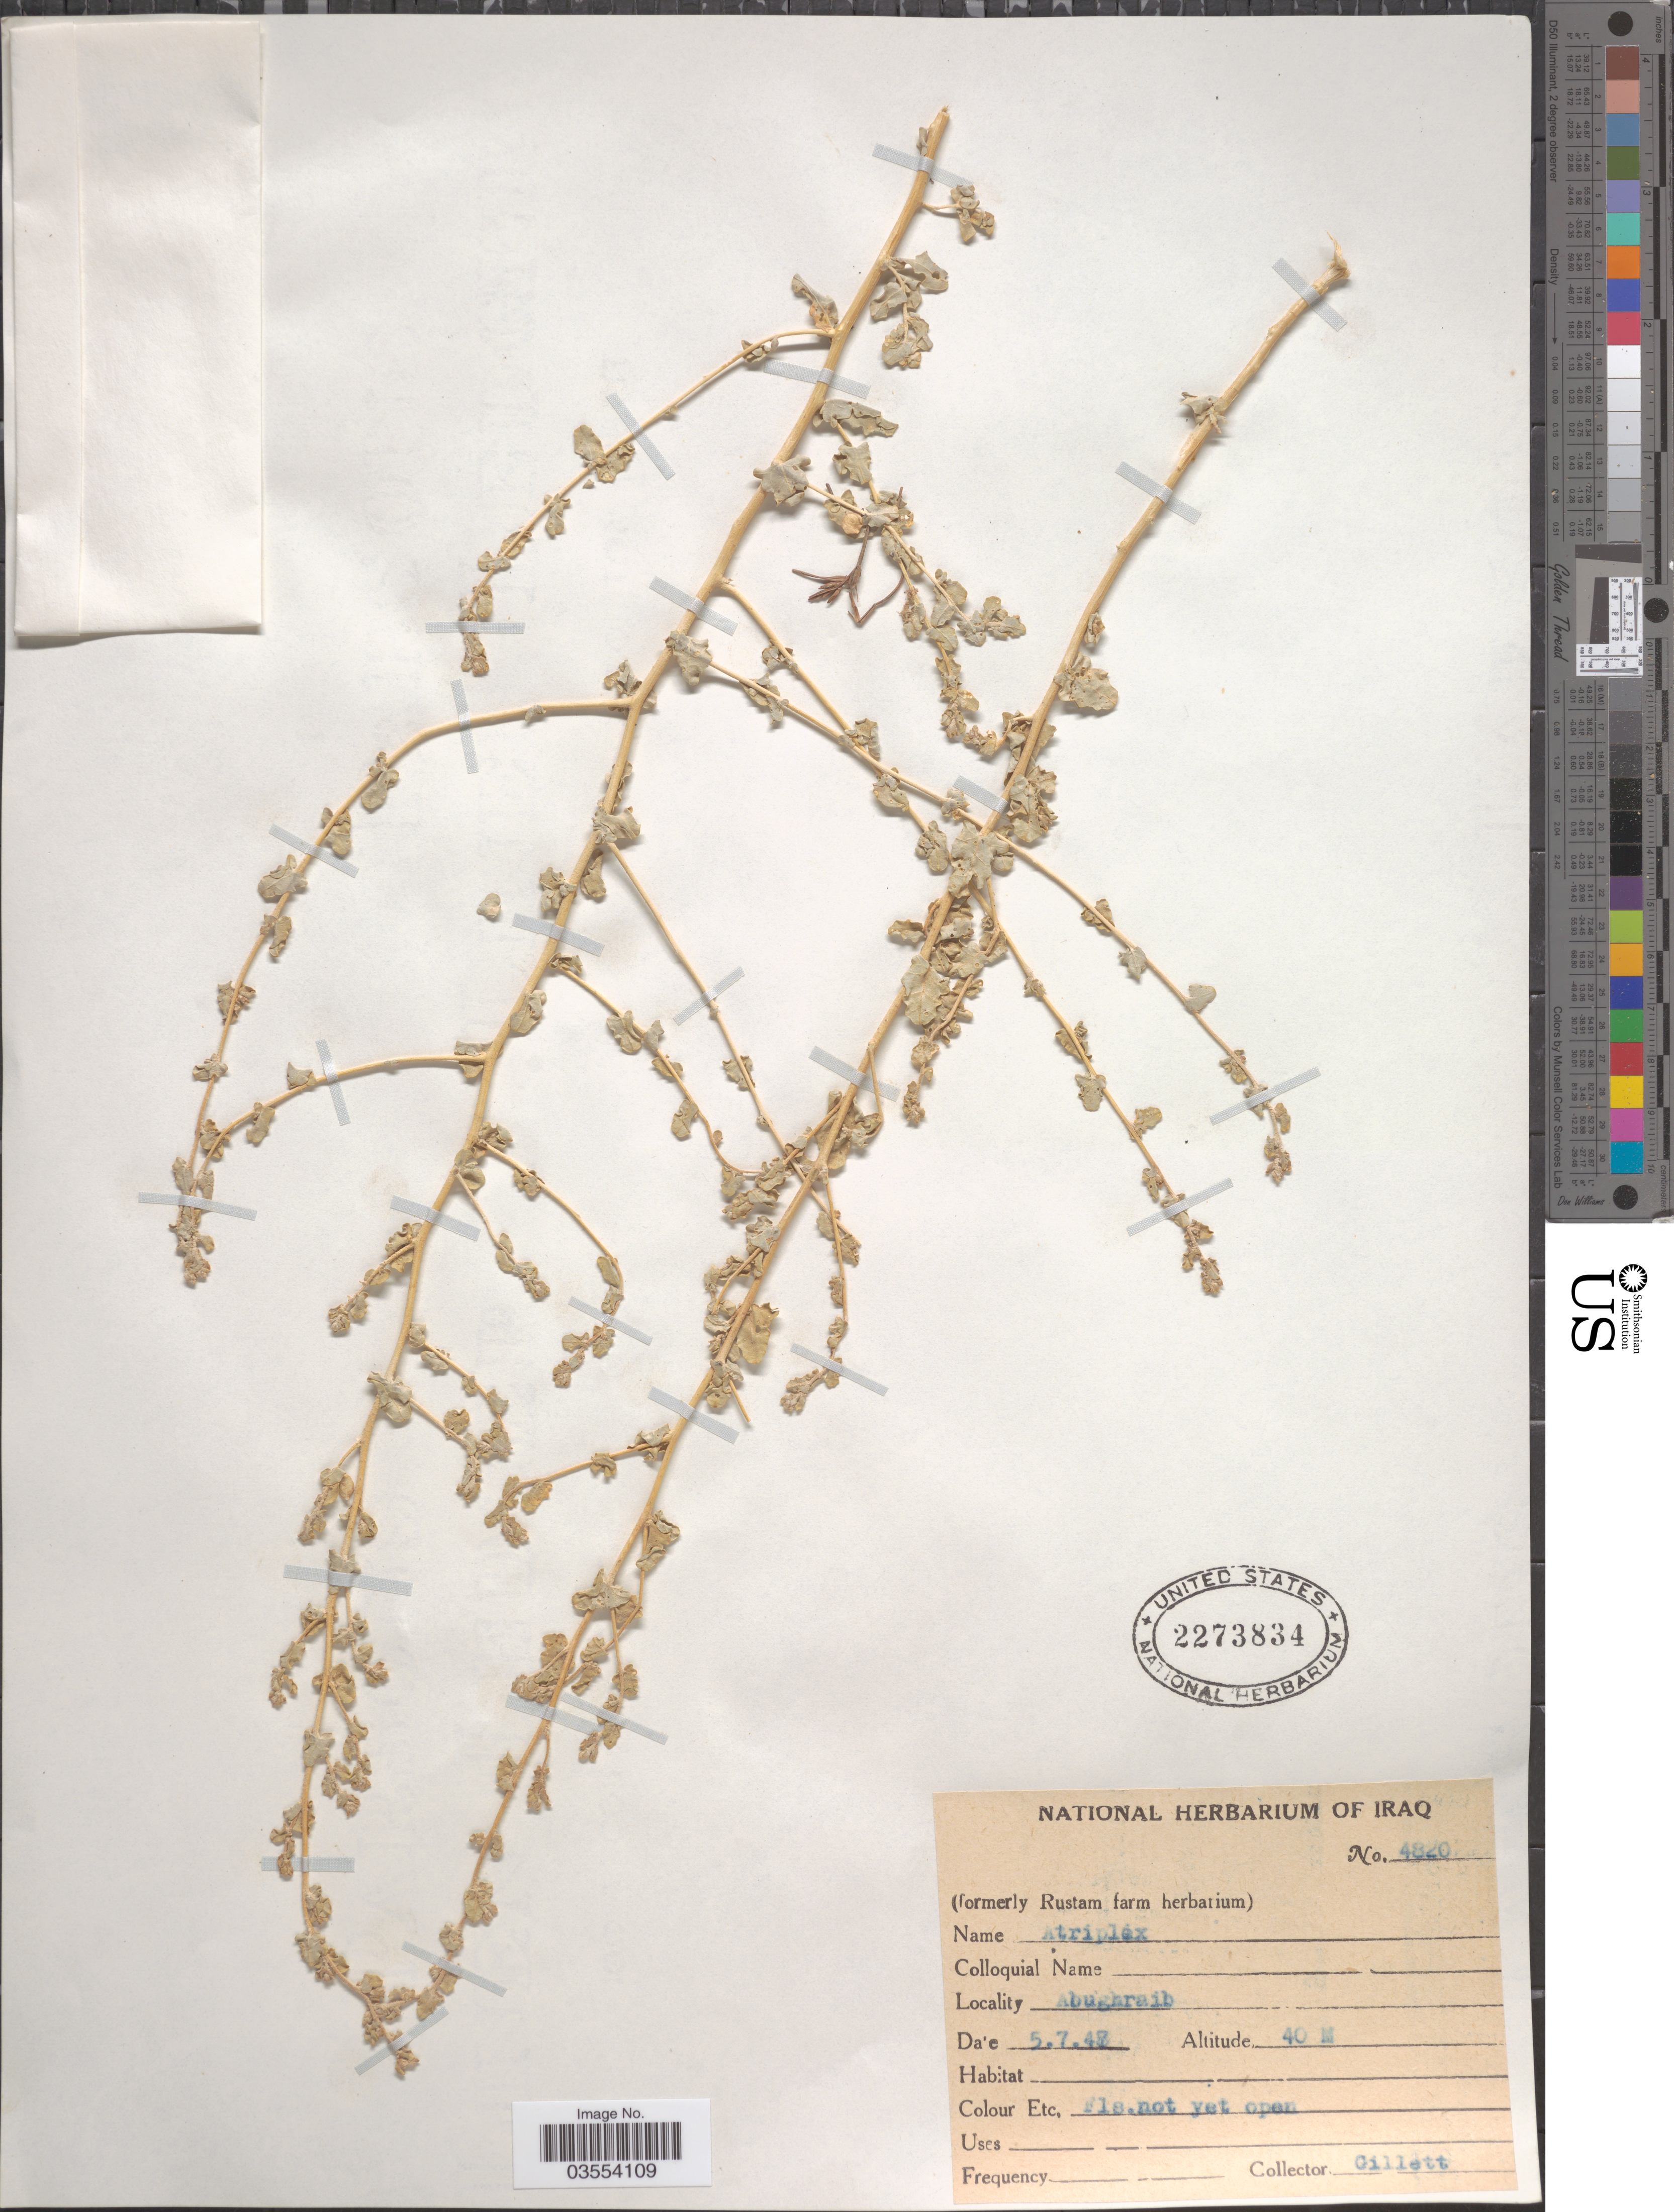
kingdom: Plantae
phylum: Tracheophyta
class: Magnoliopsida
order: Caryophyllales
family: Amaranthaceae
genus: Atriplex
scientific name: Atriplex sp.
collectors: Gillett, --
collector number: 4820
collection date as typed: Transcribed d/m/y: 5/7/48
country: Iraq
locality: Abughraib.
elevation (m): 40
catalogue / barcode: US 2273834